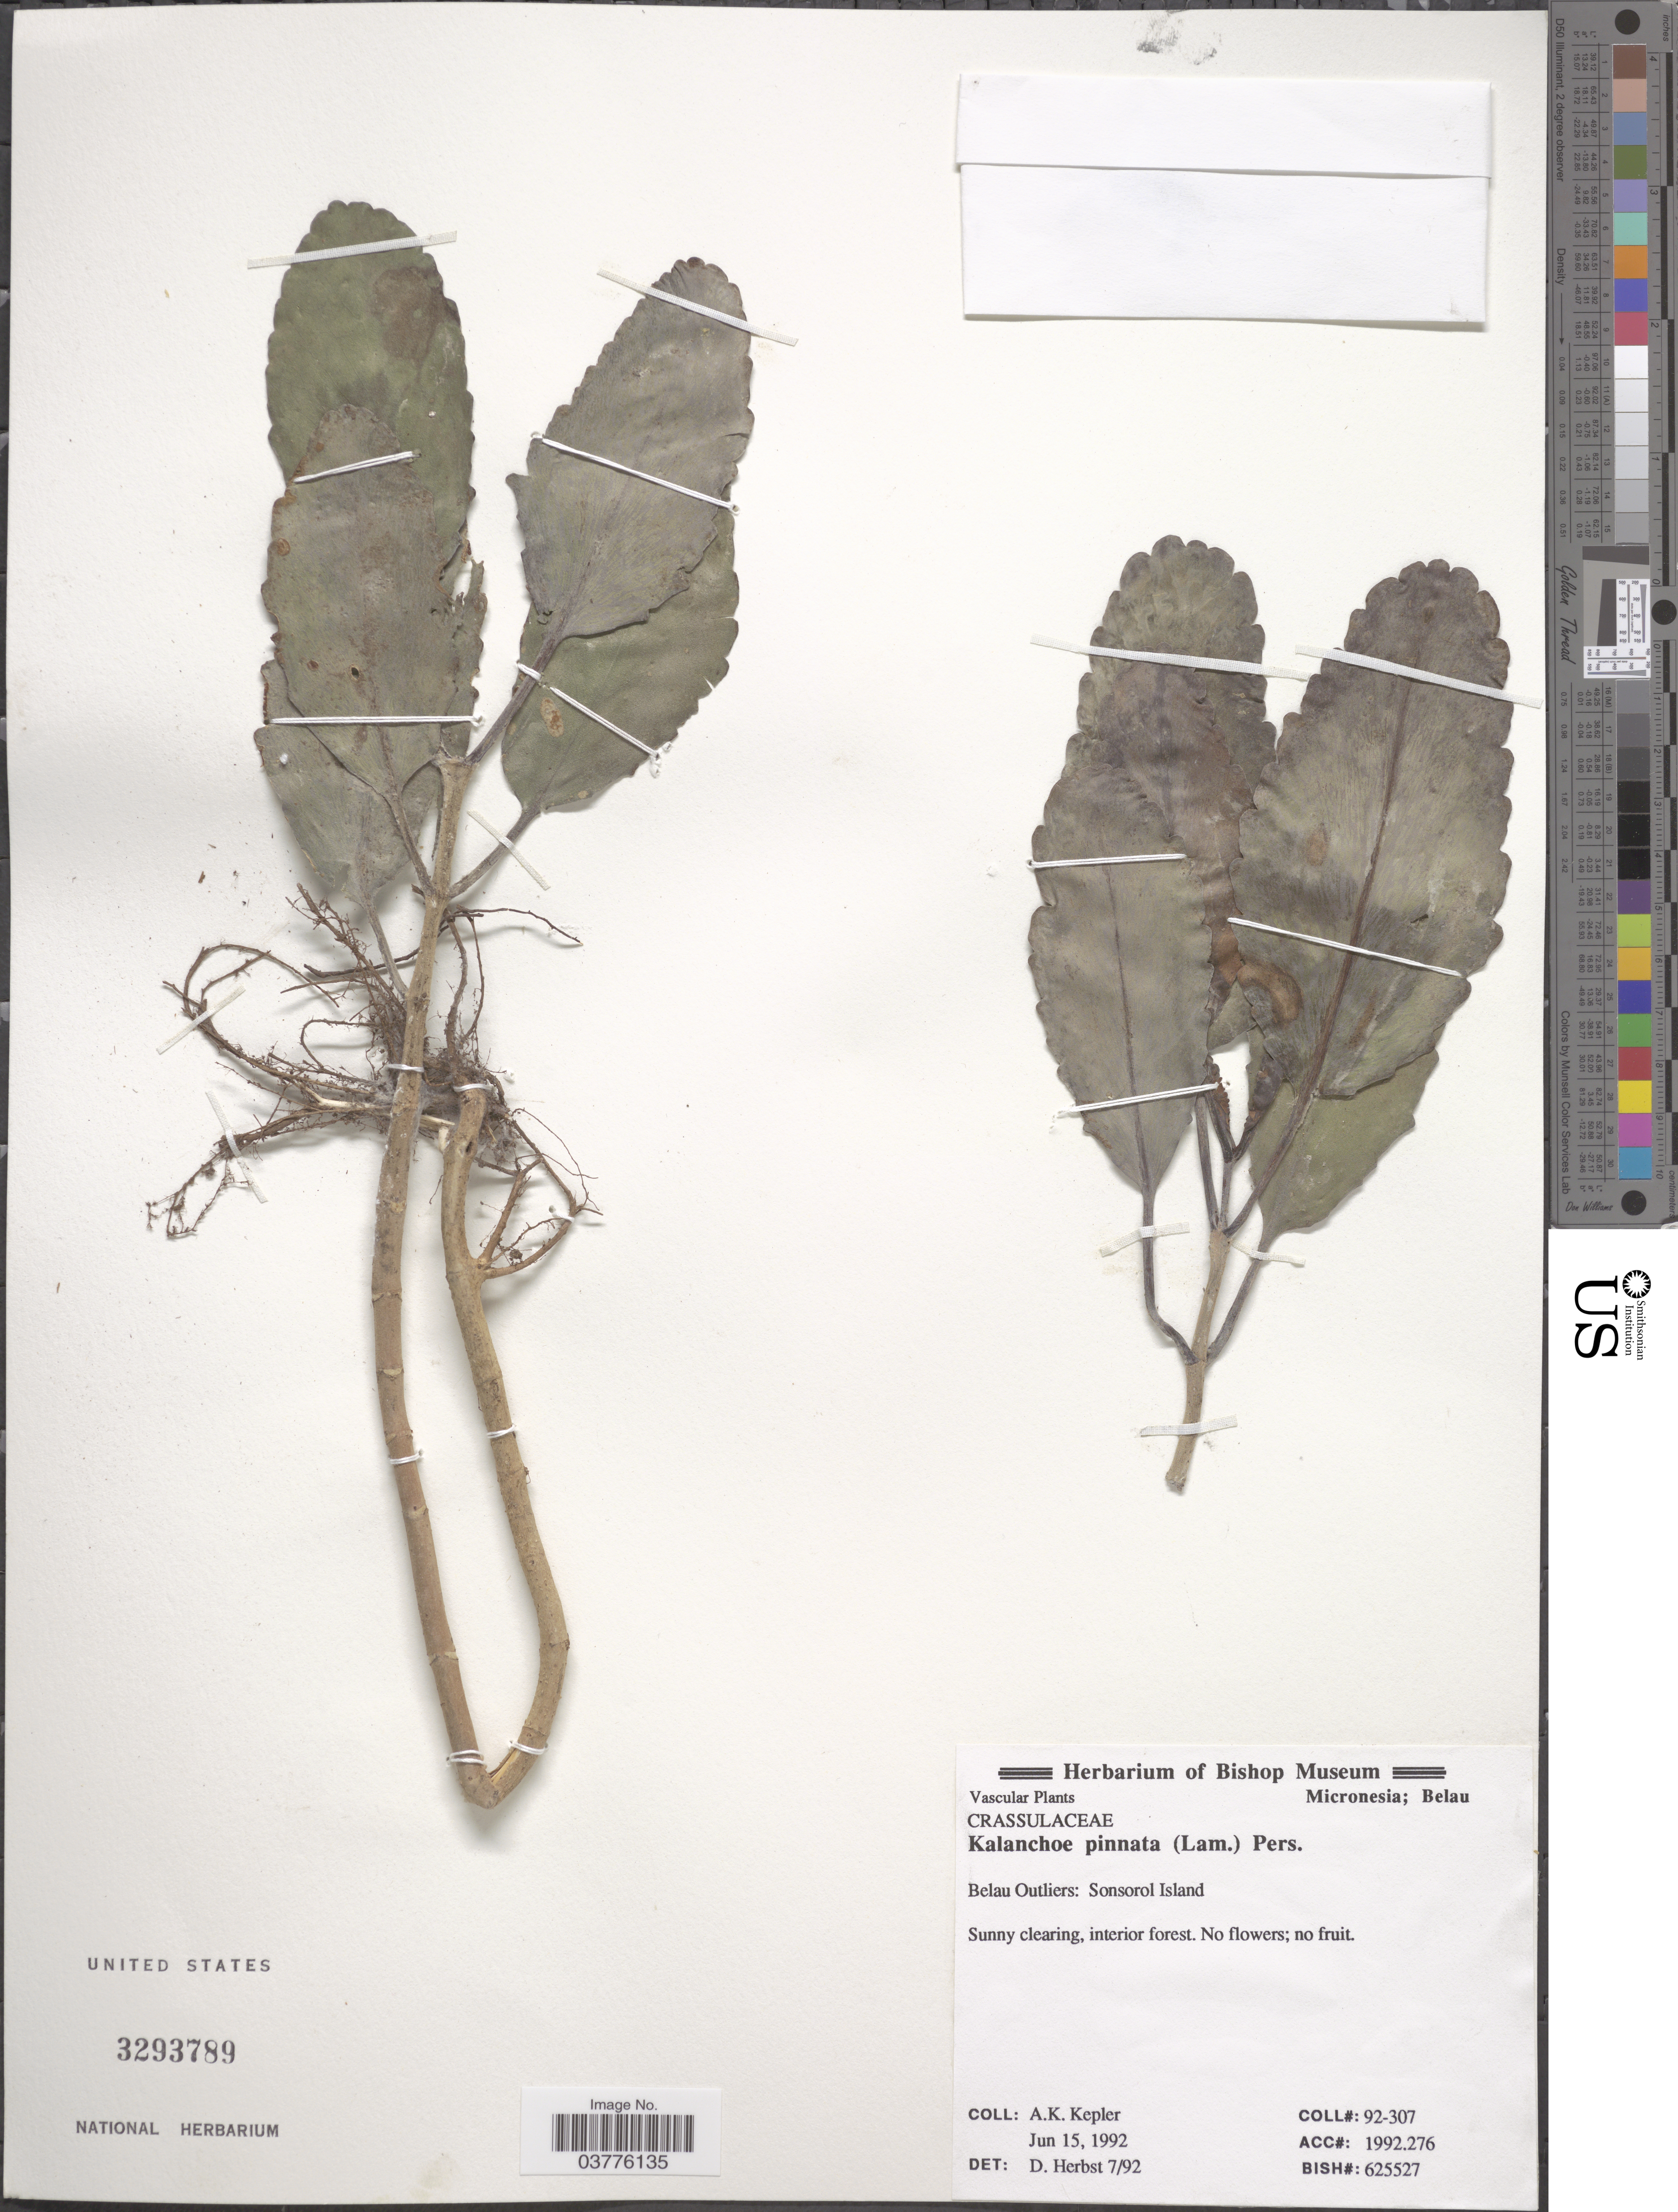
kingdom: Plantae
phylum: Tracheophyta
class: Magnoliopsida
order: Saxifragales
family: Crassulaceae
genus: Kalanchoe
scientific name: Kalanchoe pinnata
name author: (Lam.) Pers.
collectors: A. K. Kepler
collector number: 92-307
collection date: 1992-06-15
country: Palau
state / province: Belau Outliers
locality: Micronesia. Sonsorol Island.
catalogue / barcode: US 3293789